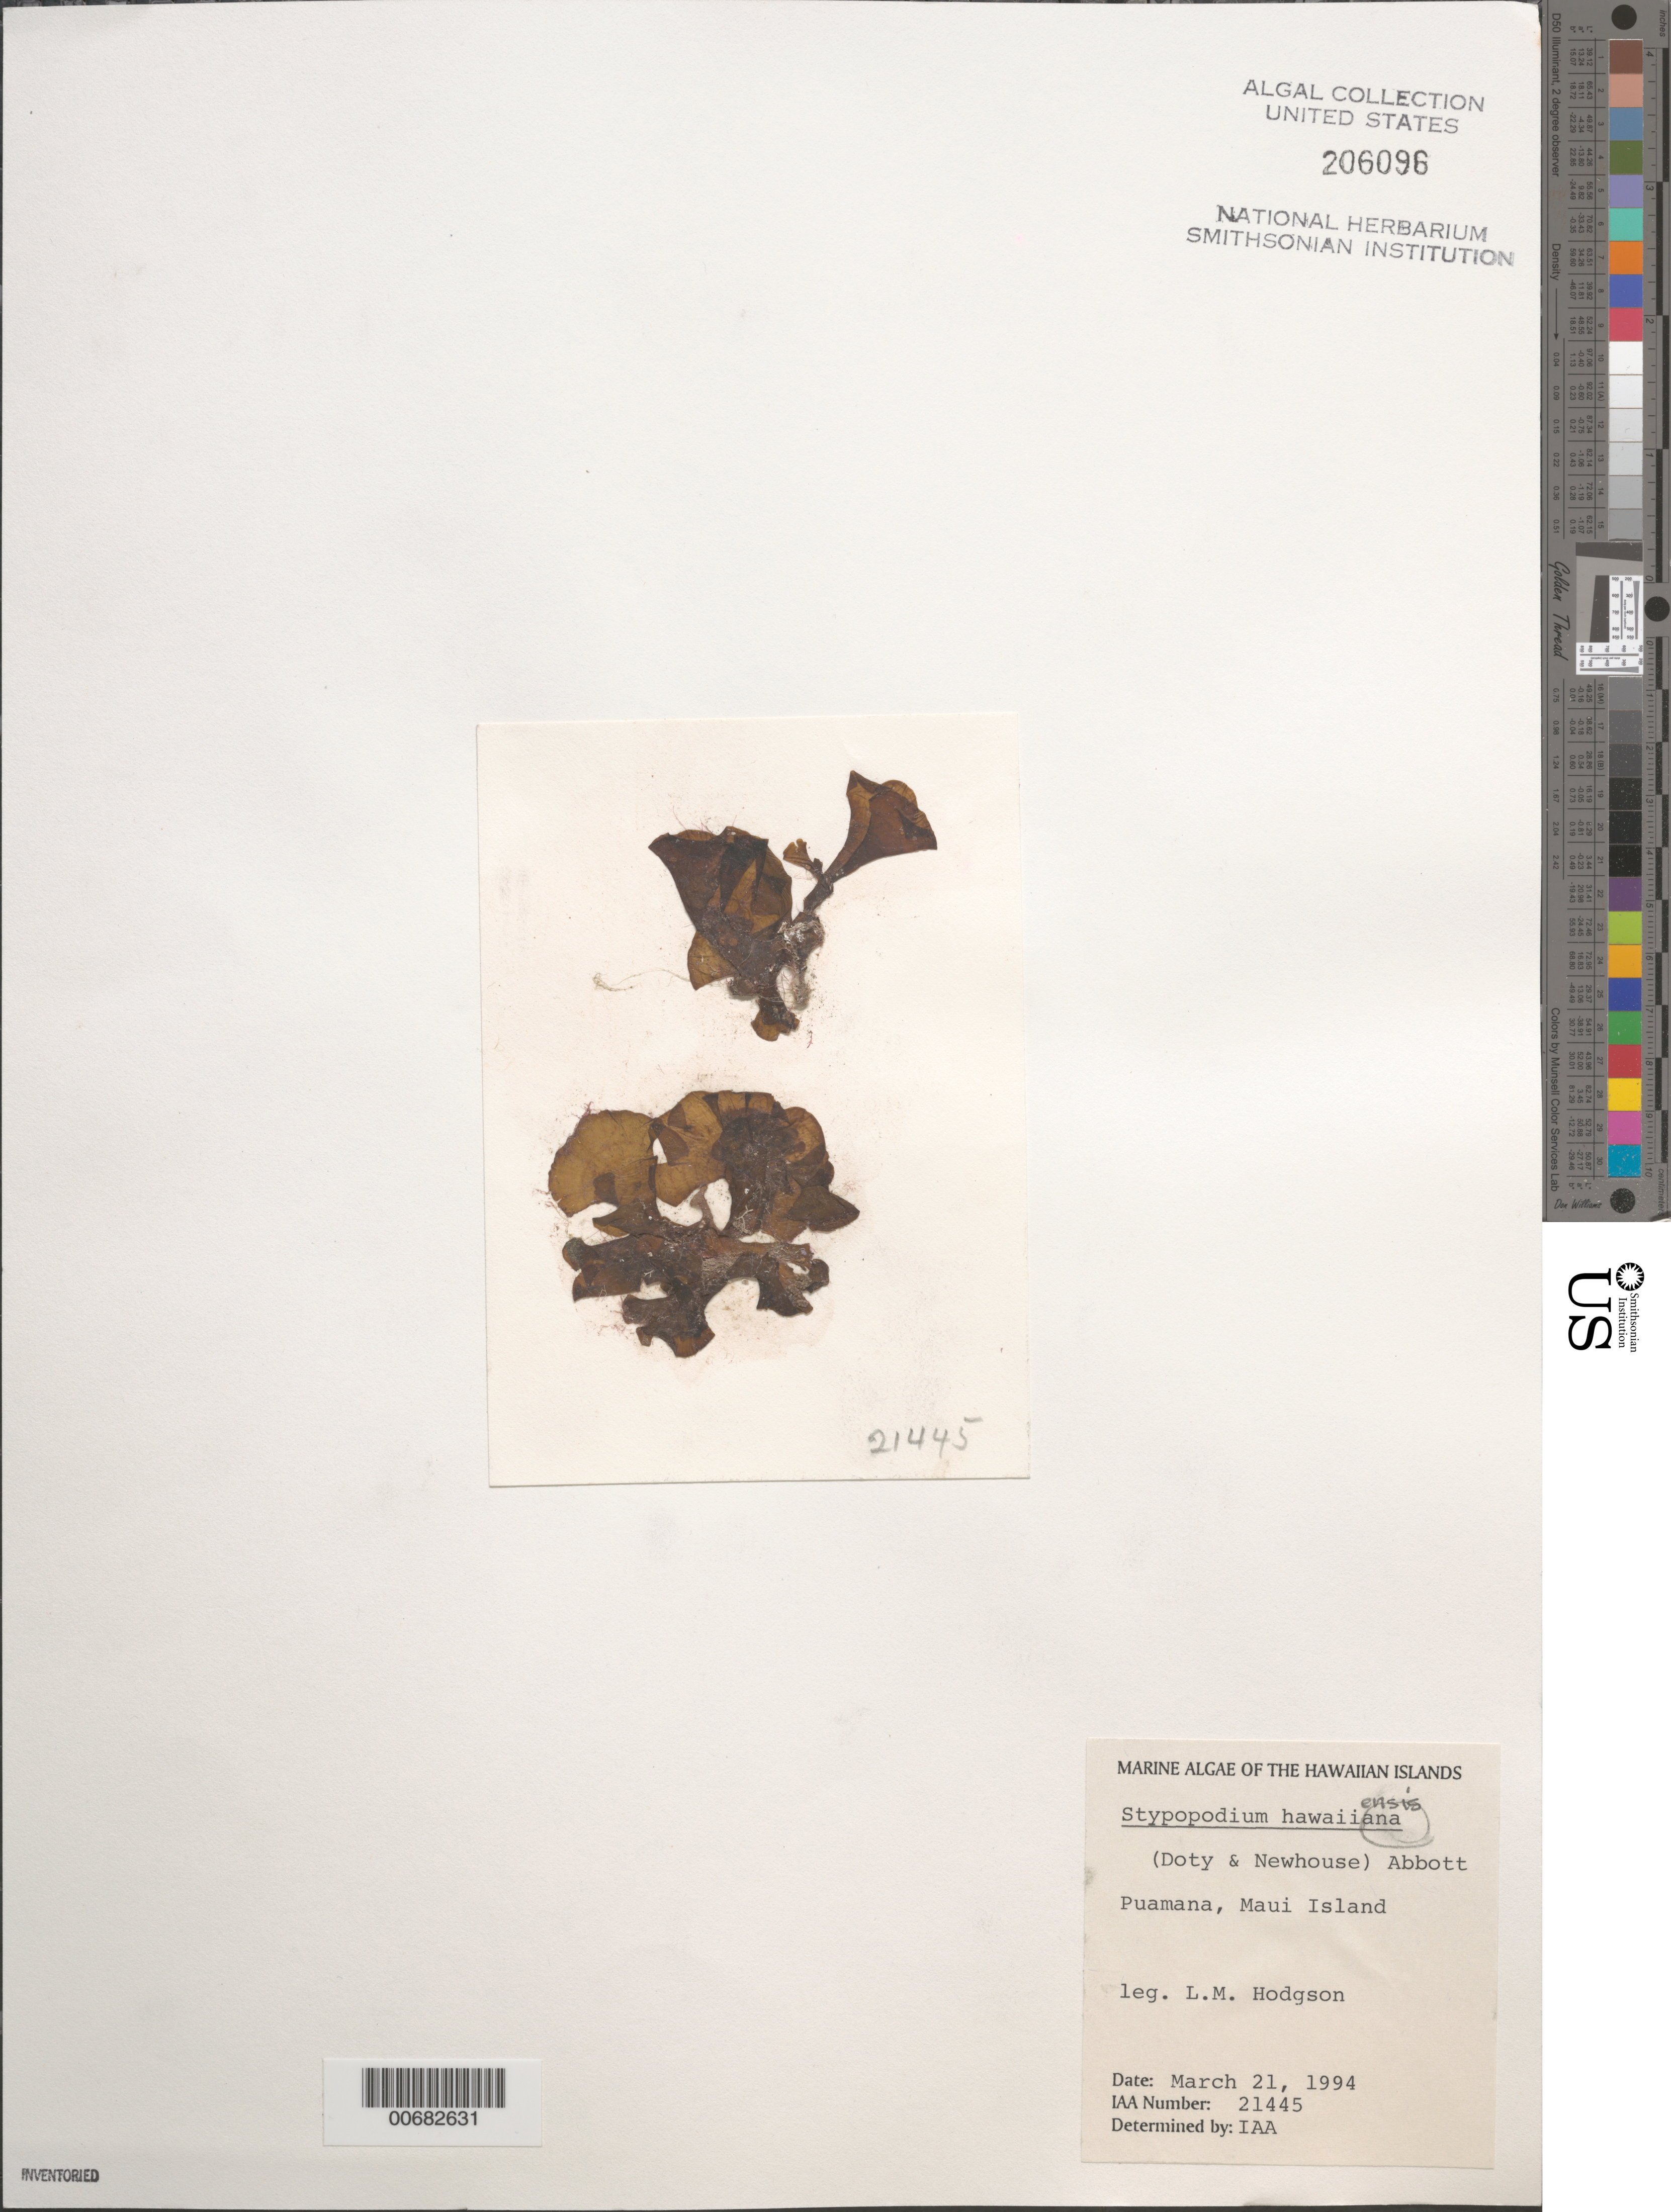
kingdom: Chromista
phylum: Ochrophyta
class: Phaeophyceae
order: Dictyotales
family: Dictyotaceae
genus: Stypopodium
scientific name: Stypopodium flabelliforme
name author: Weber Bosse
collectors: L. M. Hodgson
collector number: IAA 21445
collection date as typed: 21 Mar 1994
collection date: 1994-03-21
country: United States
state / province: Hawaii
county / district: Maui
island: Maui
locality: Puamana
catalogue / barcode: US 206096